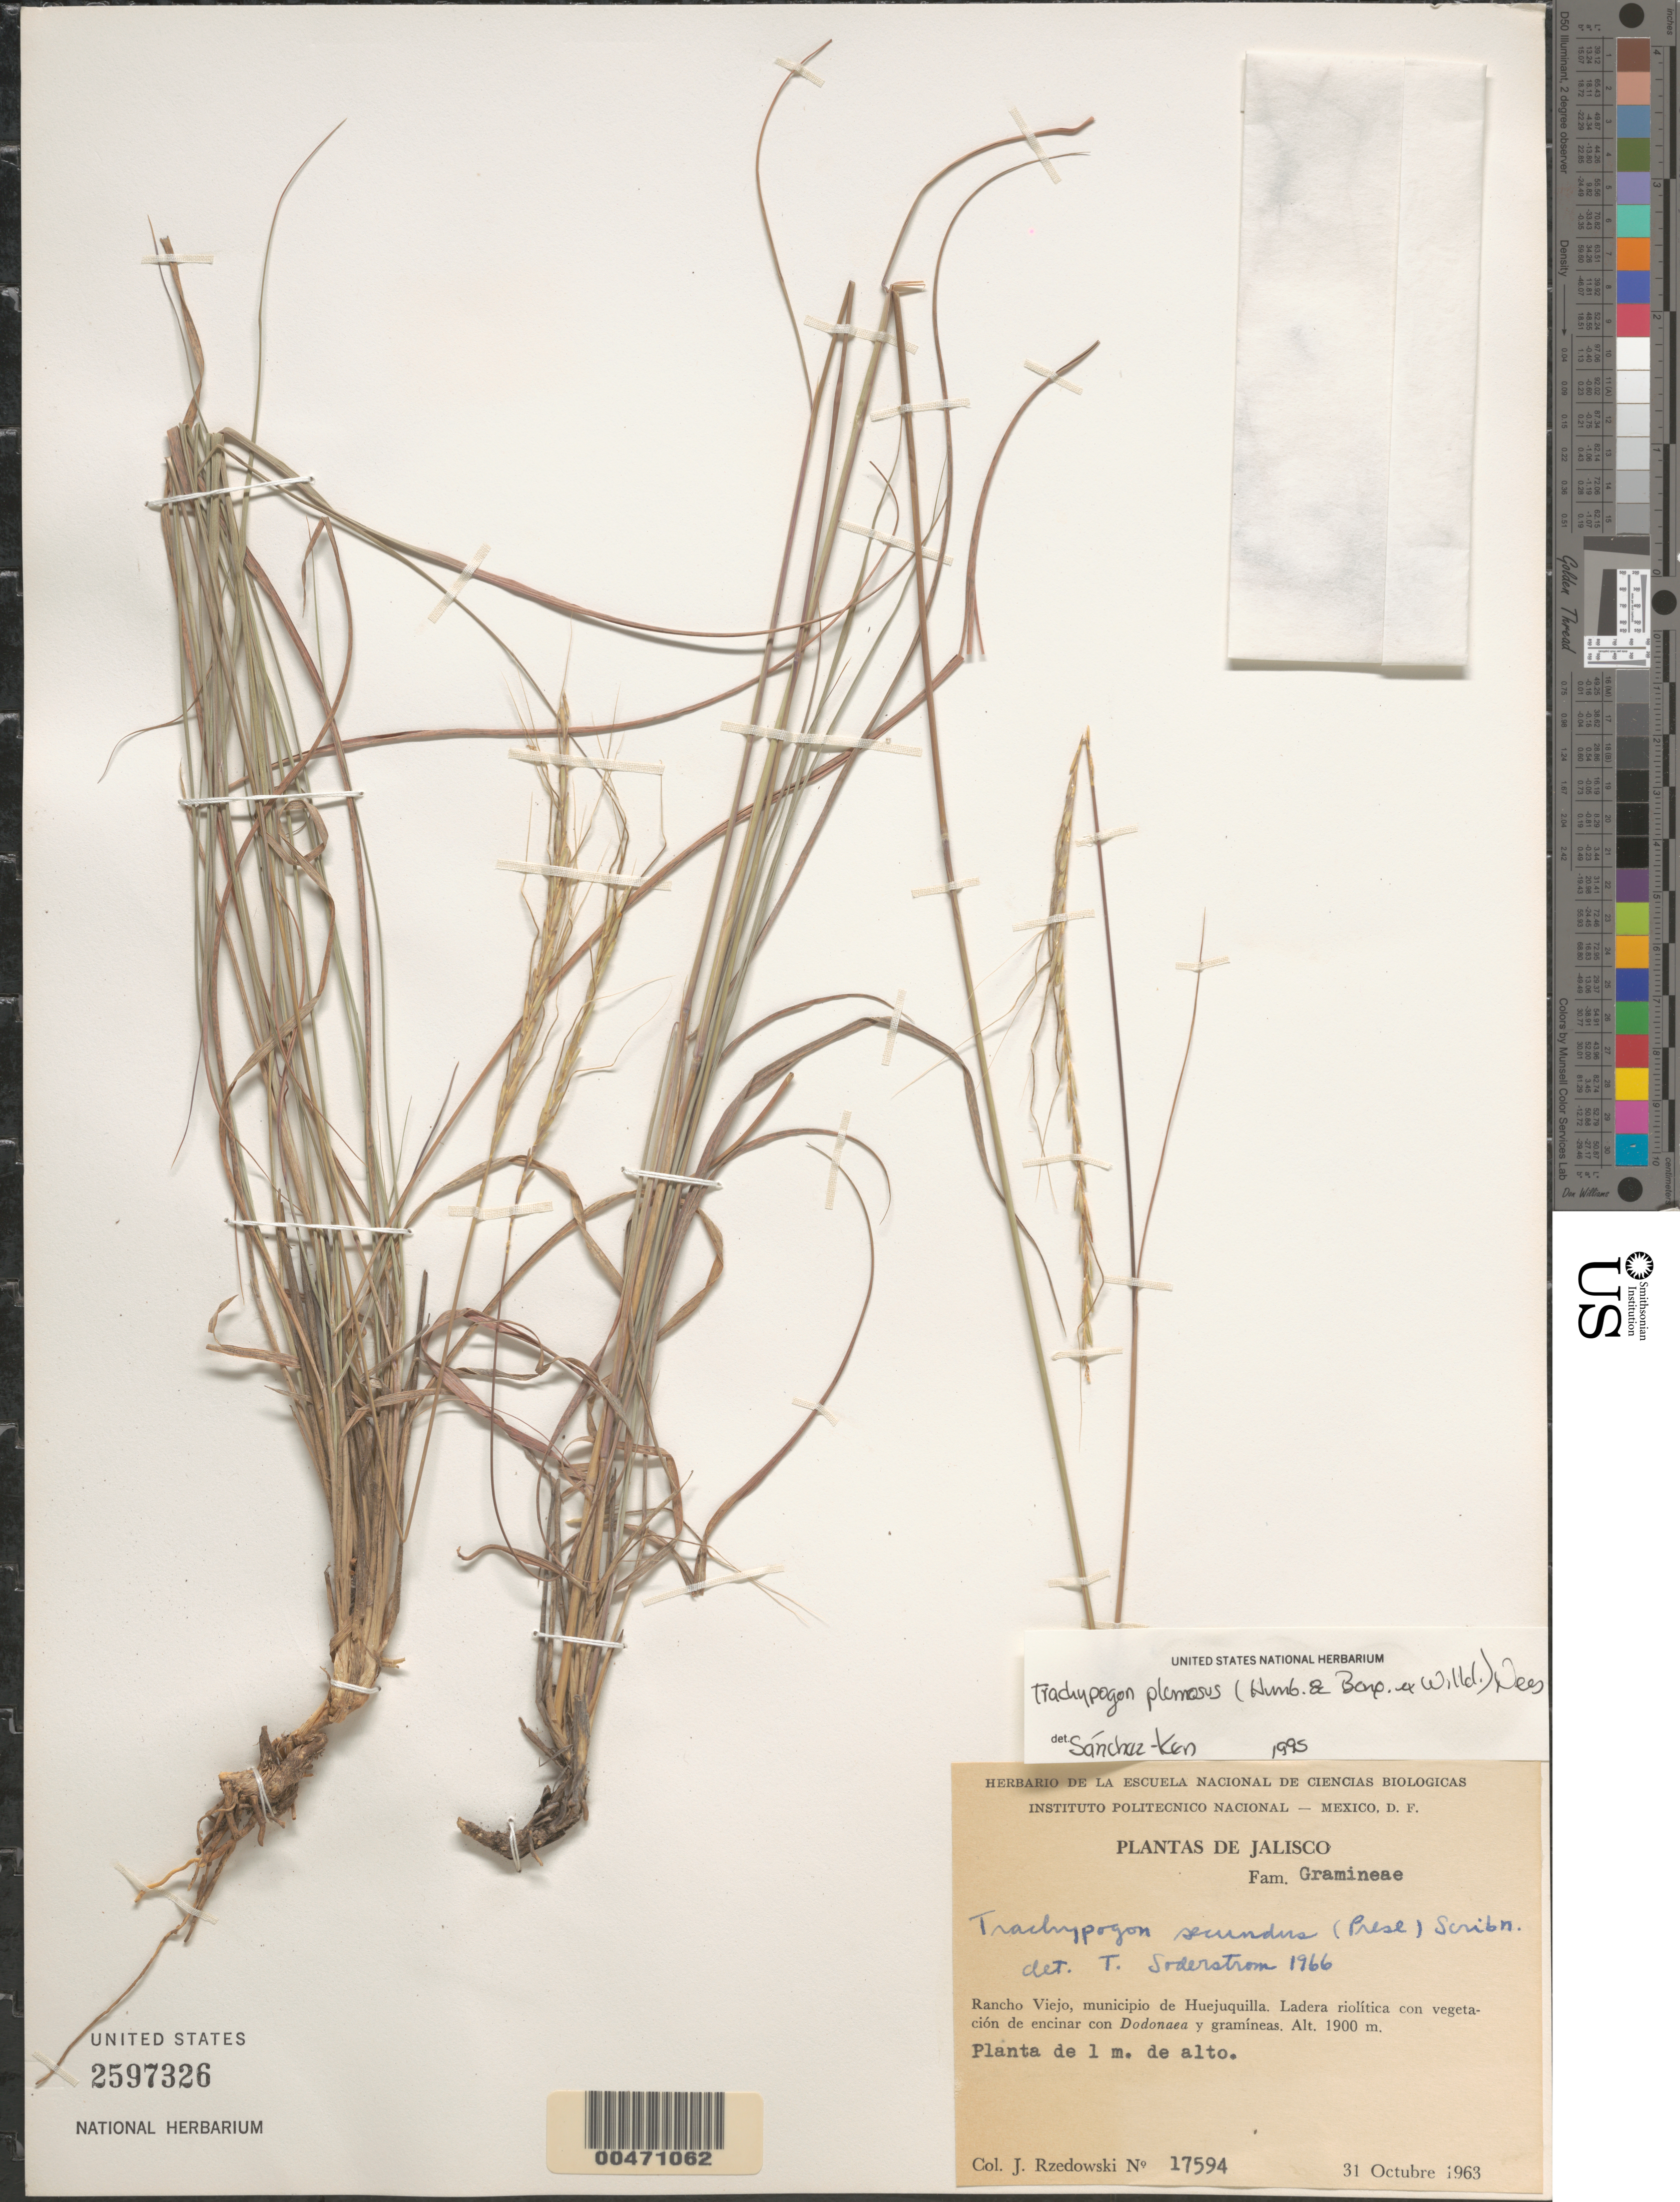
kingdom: Plantae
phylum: Tracheophyta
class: Liliopsida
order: Poales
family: Poaceae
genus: Trachypogon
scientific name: Trachypogon plumosus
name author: (Humb. & Bonpl.) Nees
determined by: Sánchez-Ken, J. G.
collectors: J. Rzedowski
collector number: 17594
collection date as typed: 31 Oct 1963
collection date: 1963-10-31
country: Mexico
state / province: Jalisco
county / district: Huejuquilla el Alto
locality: Rancho Viejo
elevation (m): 1900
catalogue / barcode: US 2597326